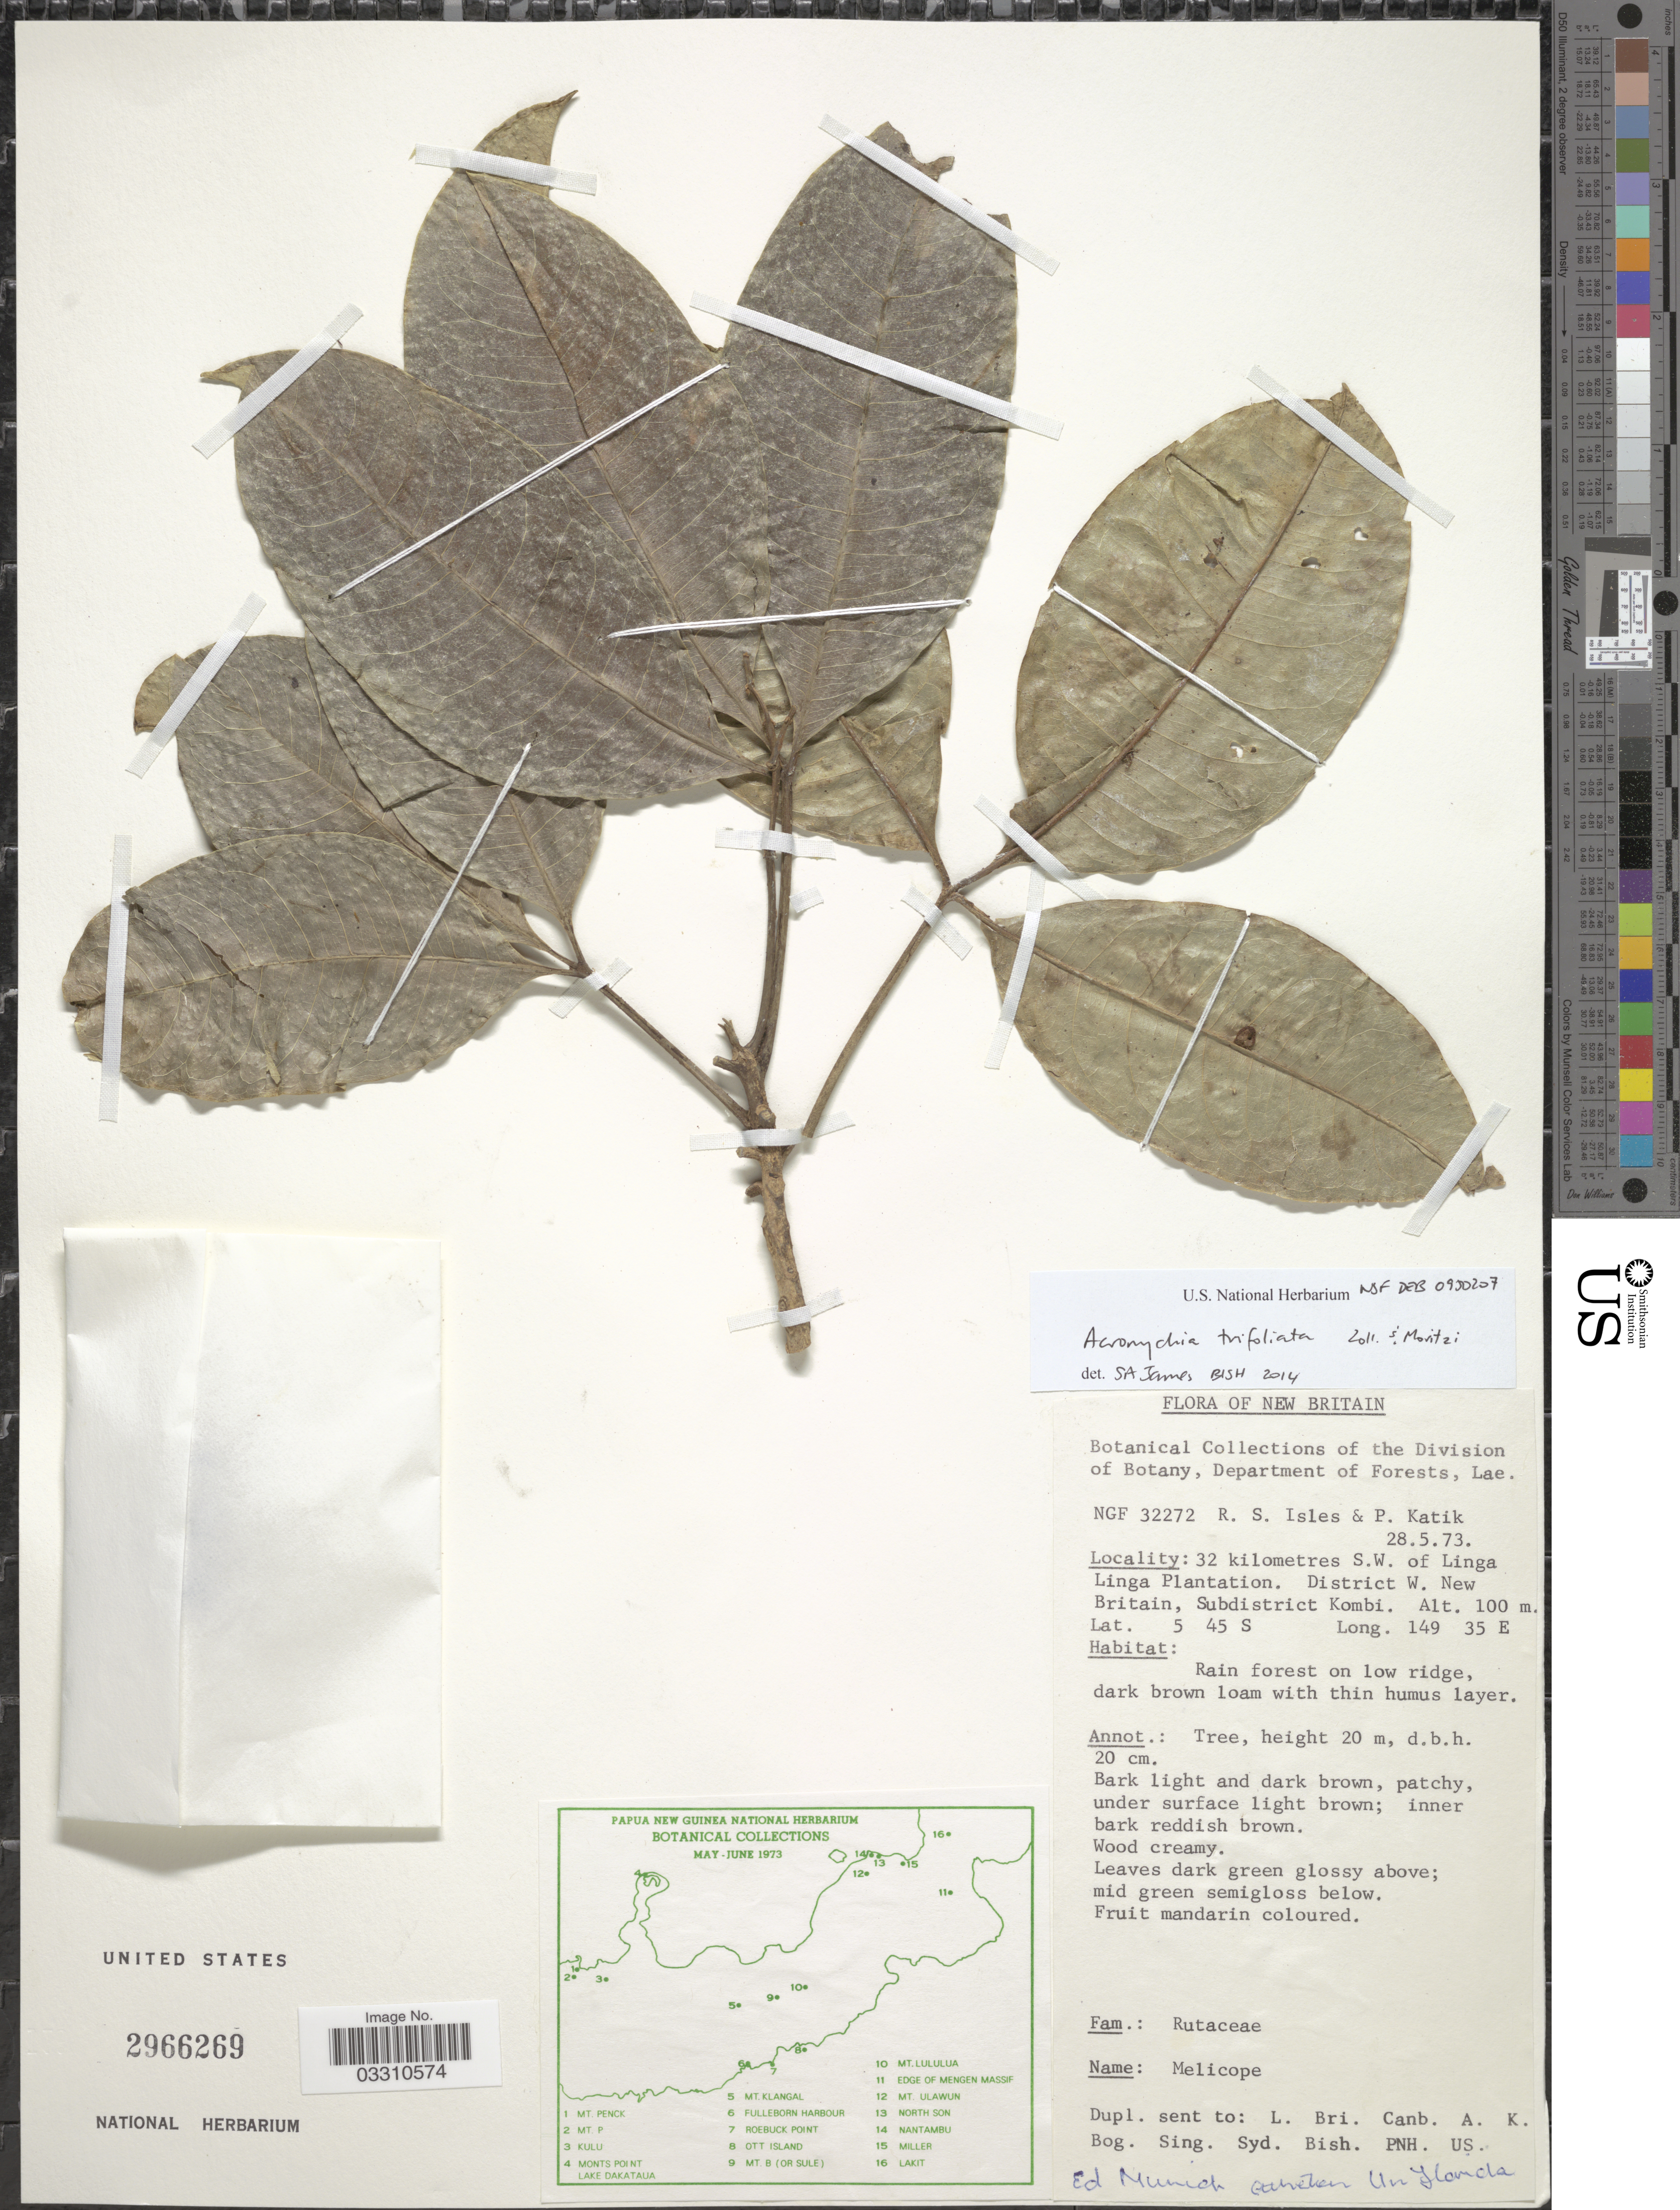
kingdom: Plantae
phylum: Tracheophyta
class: Magnoliopsida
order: Sapindales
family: Rutaceae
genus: Acronychia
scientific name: Acronychia trifoliolata var. trifoliolata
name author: Zoll. & Moritzi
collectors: R. Isles & P. Katik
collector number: NGF32272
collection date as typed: Transcribed d/m/y: 28/5/73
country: Papua New Guinea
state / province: West New Britain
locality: New Britain. 32 kilometres S.W. of Linga Linga Plantation. District W. New Britain, Subdistrict Kombi.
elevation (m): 100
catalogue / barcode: US 2966269